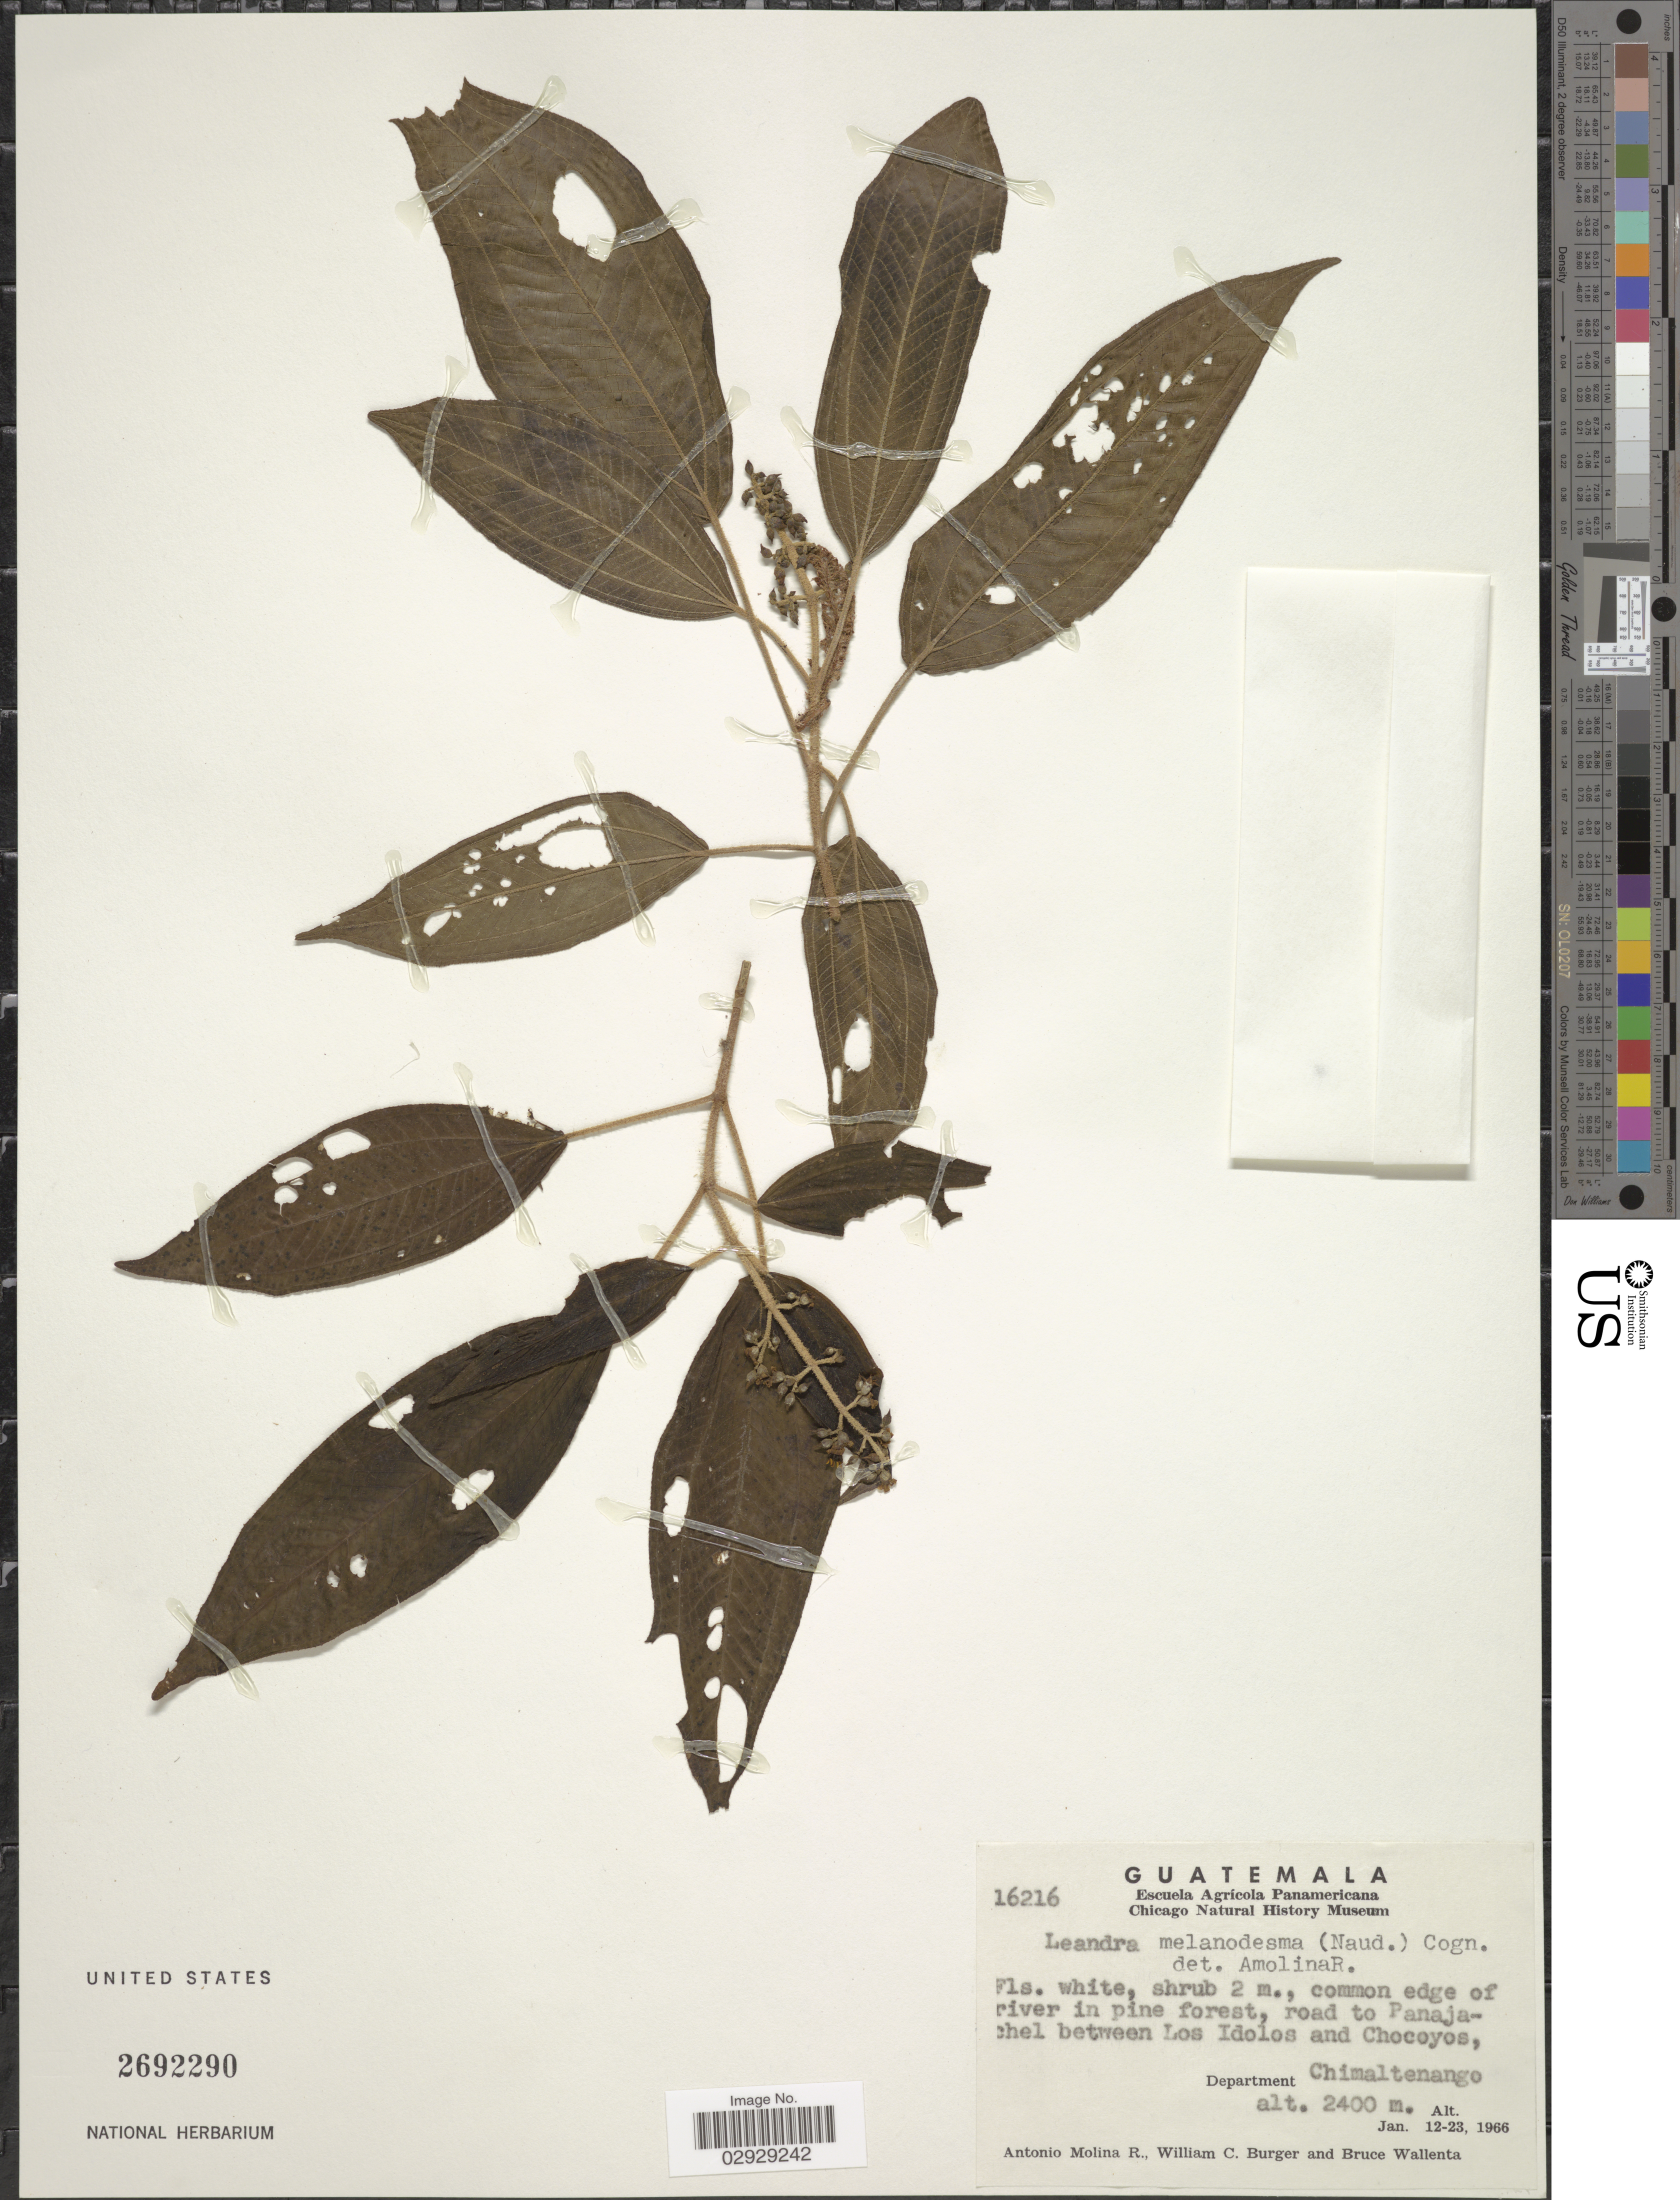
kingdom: Plantae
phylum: Tracheophyta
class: Magnoliopsida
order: Myrtales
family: Melastomataceae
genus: Leandra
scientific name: Leandra melanodesma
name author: (Naudin) Cogn.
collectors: A. Molina R., W. Burger & B. Wallenta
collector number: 16216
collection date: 1966-01-12/1966-01-23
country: Guatemala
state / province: Chimaltenango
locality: Road to Panajachel between Los Idolos and Chocoyos, Department Chimaltenango.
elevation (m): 2400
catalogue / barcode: US 2692290